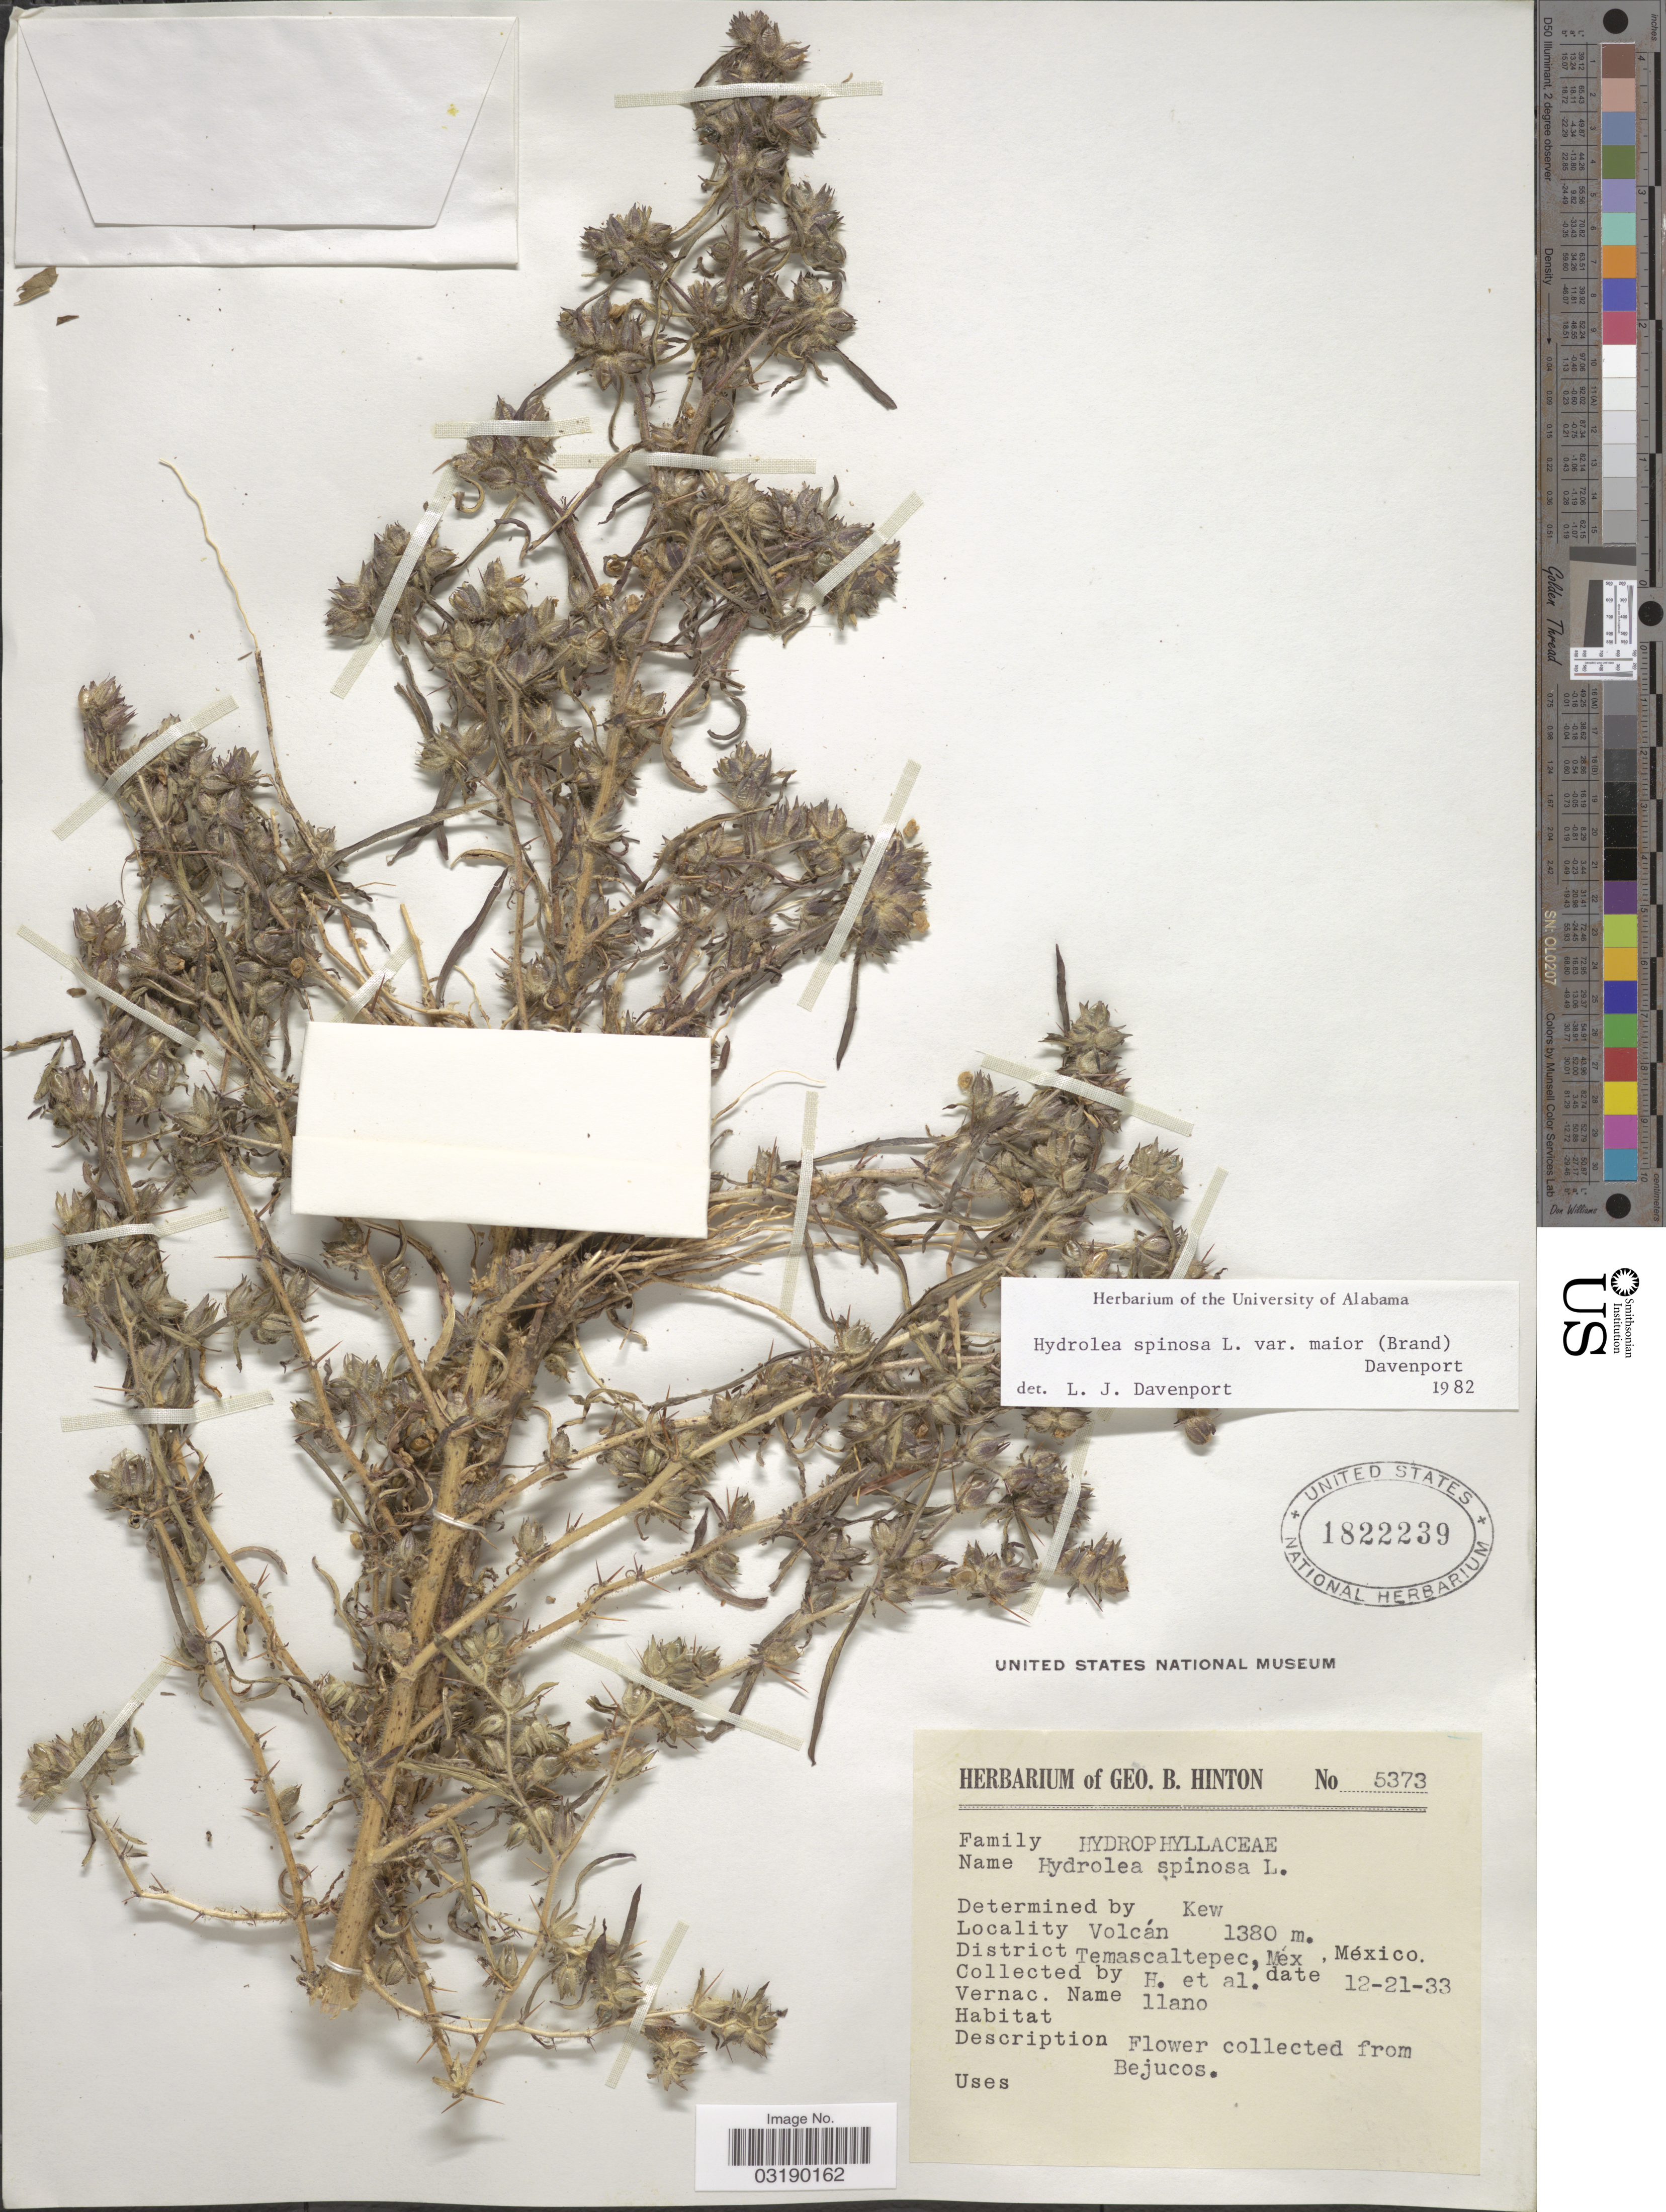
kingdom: Plantae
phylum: Tracheophyta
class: Magnoliopsida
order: Solanales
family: Hydroleaceae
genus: Hydrolea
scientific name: Hydrolea spinosa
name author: L.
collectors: G. B. Hinton & et al.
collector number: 5373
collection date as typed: Transcribed d/m/y: 21/12/33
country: Mexico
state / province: México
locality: Volcán. District Temascaltepec, Méx.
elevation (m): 1380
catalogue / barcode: US 1822239